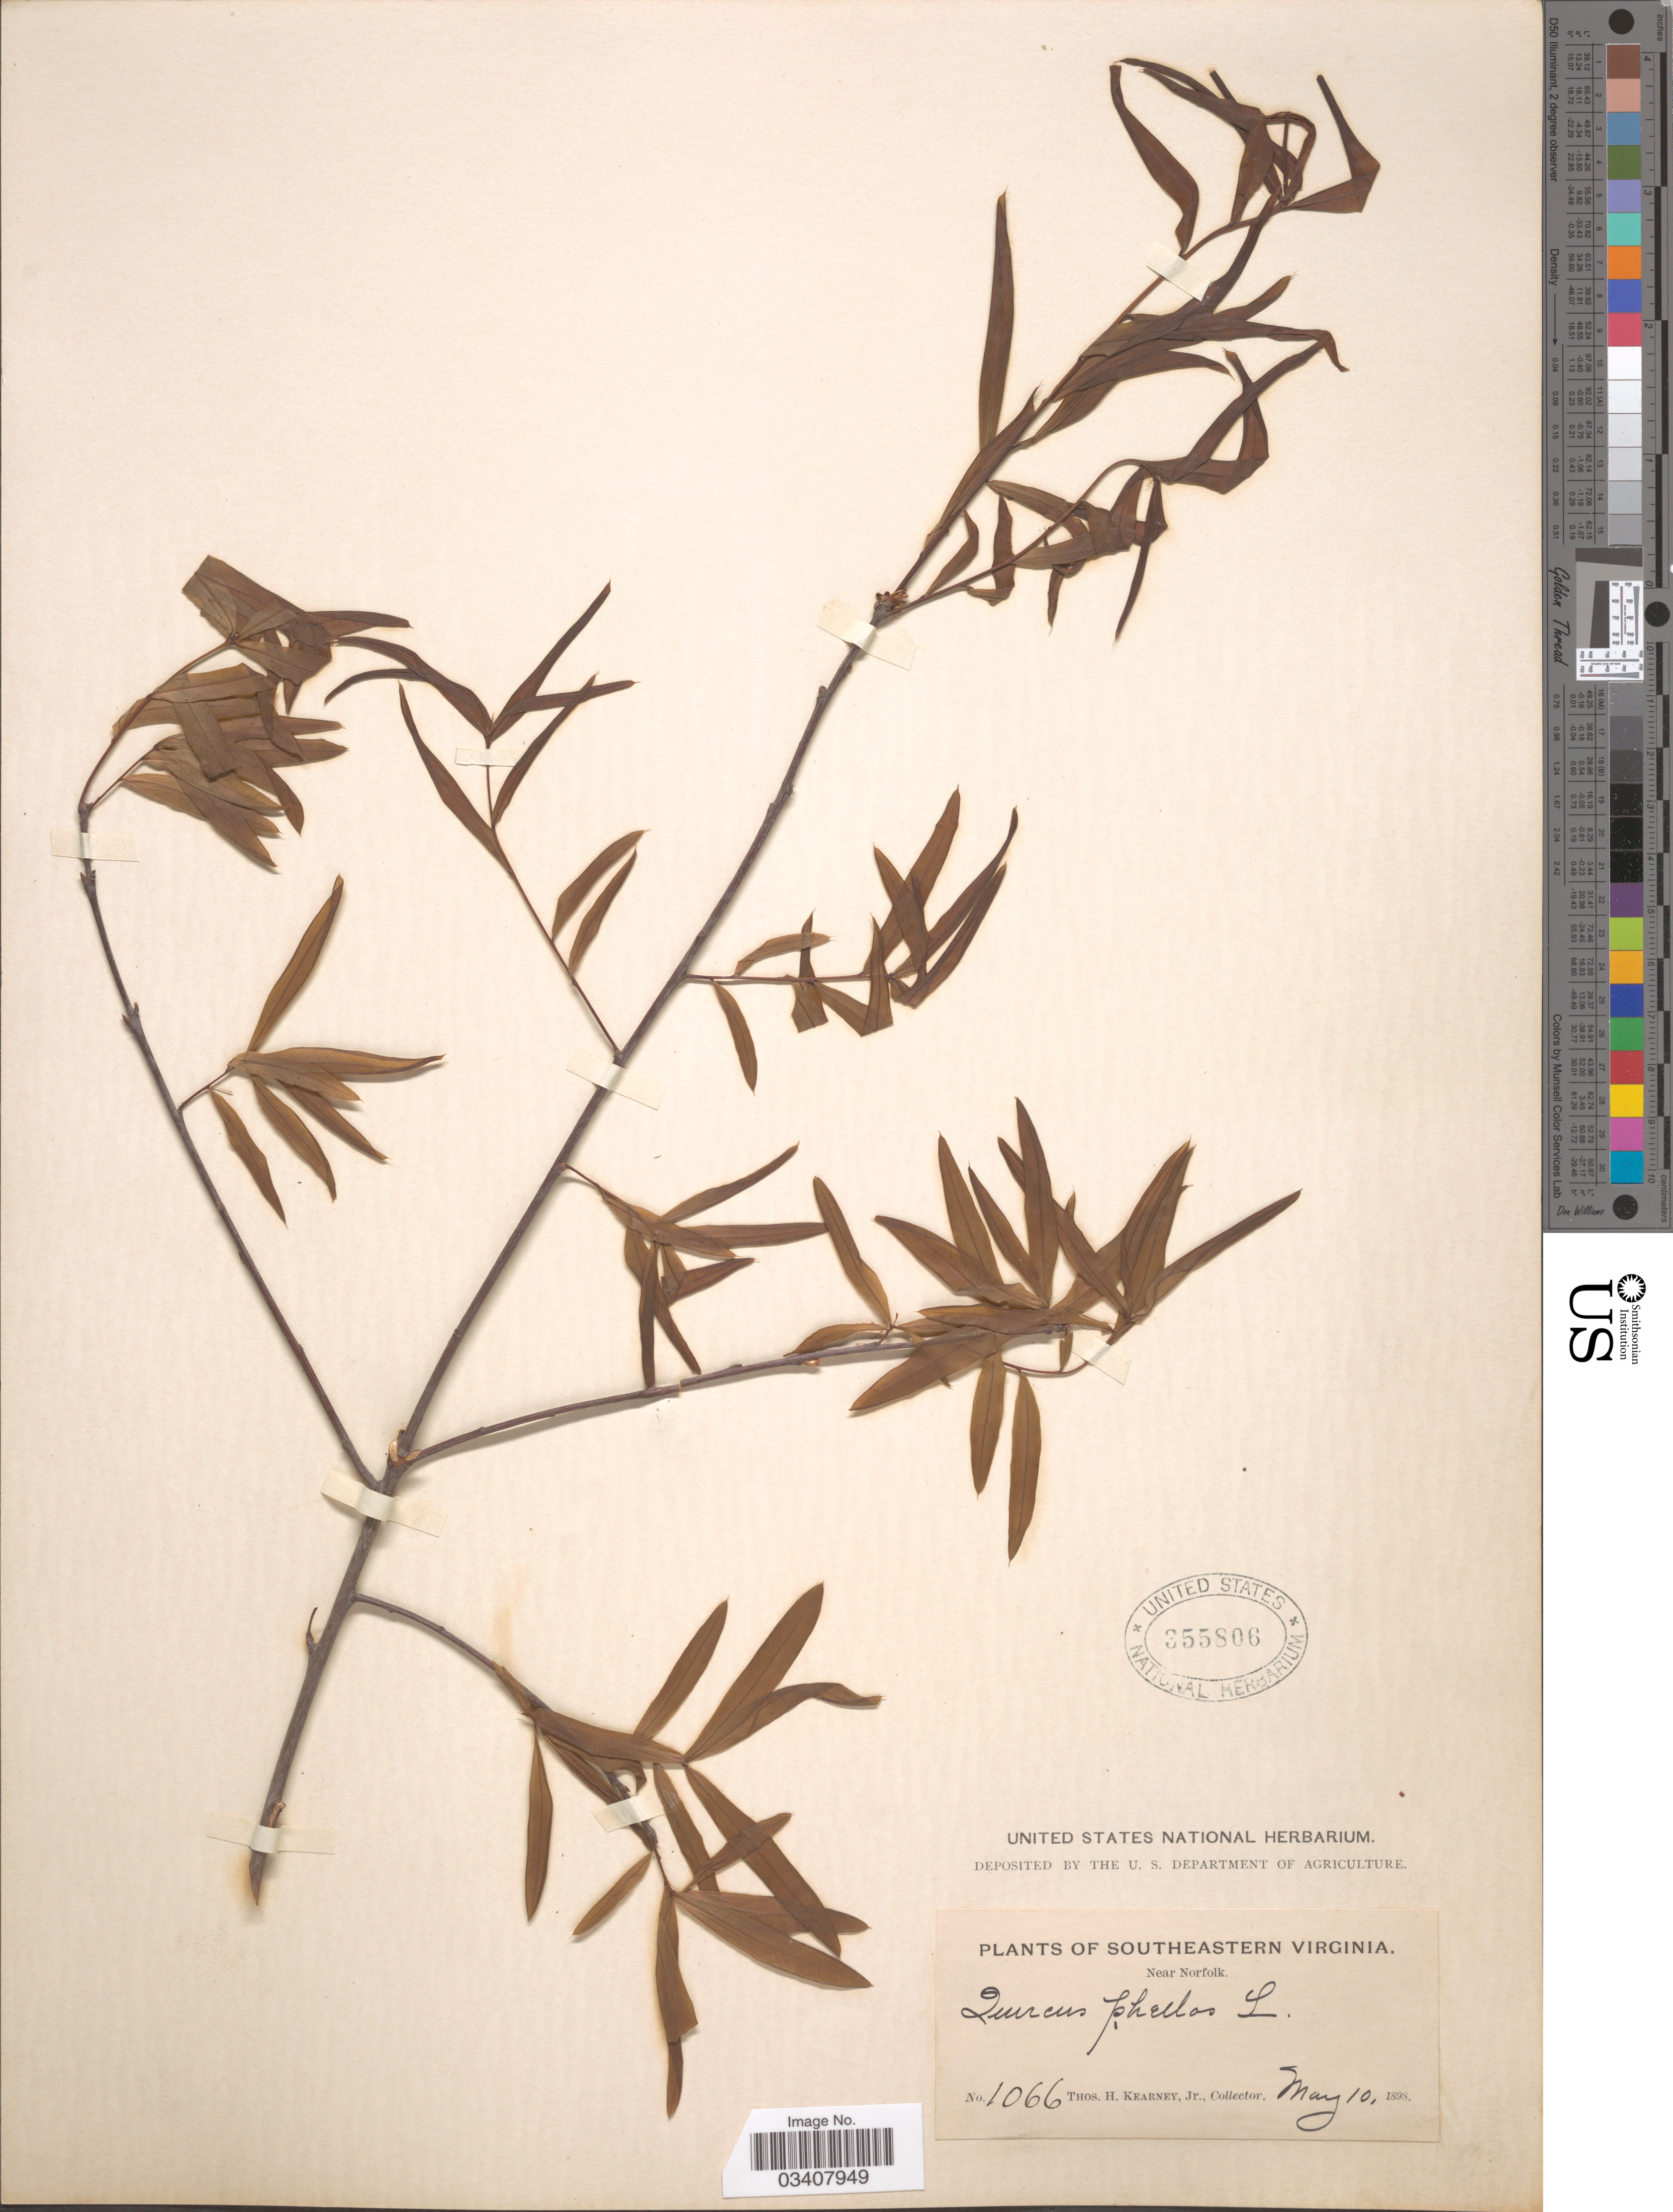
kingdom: Plantae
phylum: Tracheophyta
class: Magnoliopsida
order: Fagales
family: Fagaceae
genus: Quercus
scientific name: Quercus phellos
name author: L.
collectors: T. H. Kearney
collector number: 1066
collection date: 1898-05-10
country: United States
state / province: Virginia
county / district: City of Norfolk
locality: Southeastern Virginia. Near Norfolk.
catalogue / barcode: US 355806